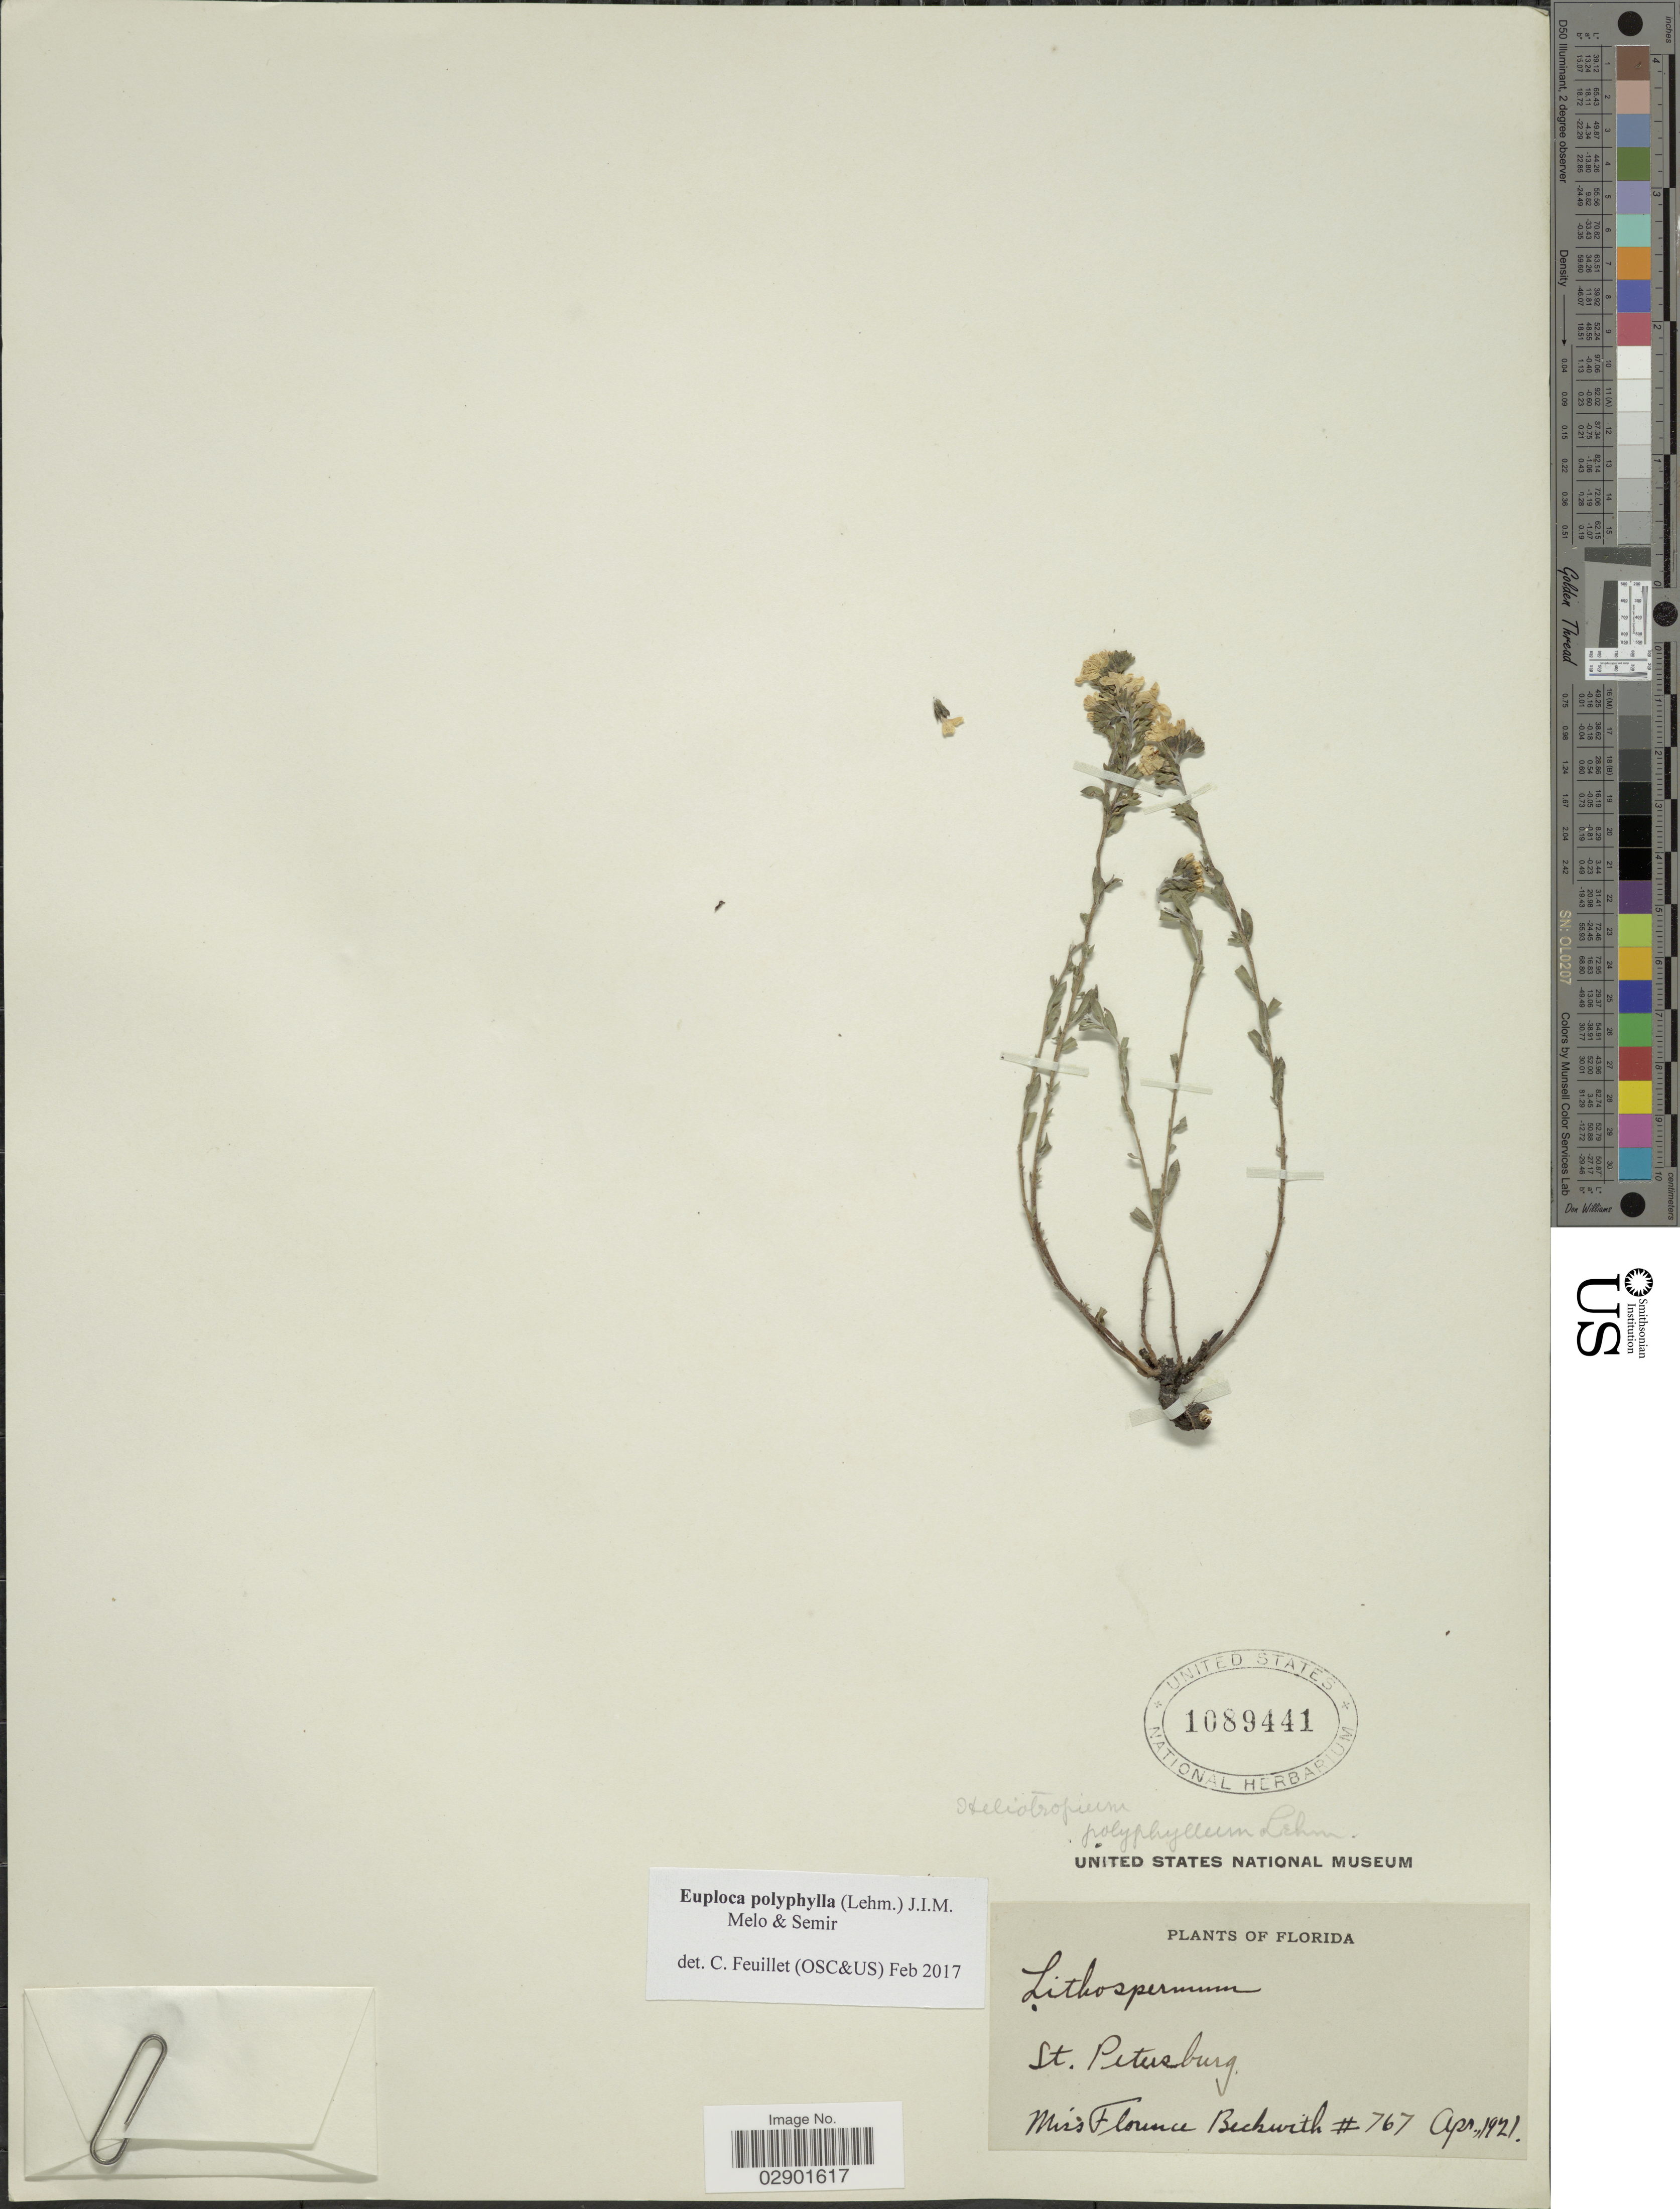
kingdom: Plantae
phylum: Tracheophyta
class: Magnoliopsida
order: Boraginales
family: Heliotropiaceae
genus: Euploca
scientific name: Euploca polyphylla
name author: (Lehm.) J.I.M. Melo & Semir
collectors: F. Beckwith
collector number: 767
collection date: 1921-04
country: United States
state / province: Florida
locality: St. Petersburg.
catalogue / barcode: US 1089441